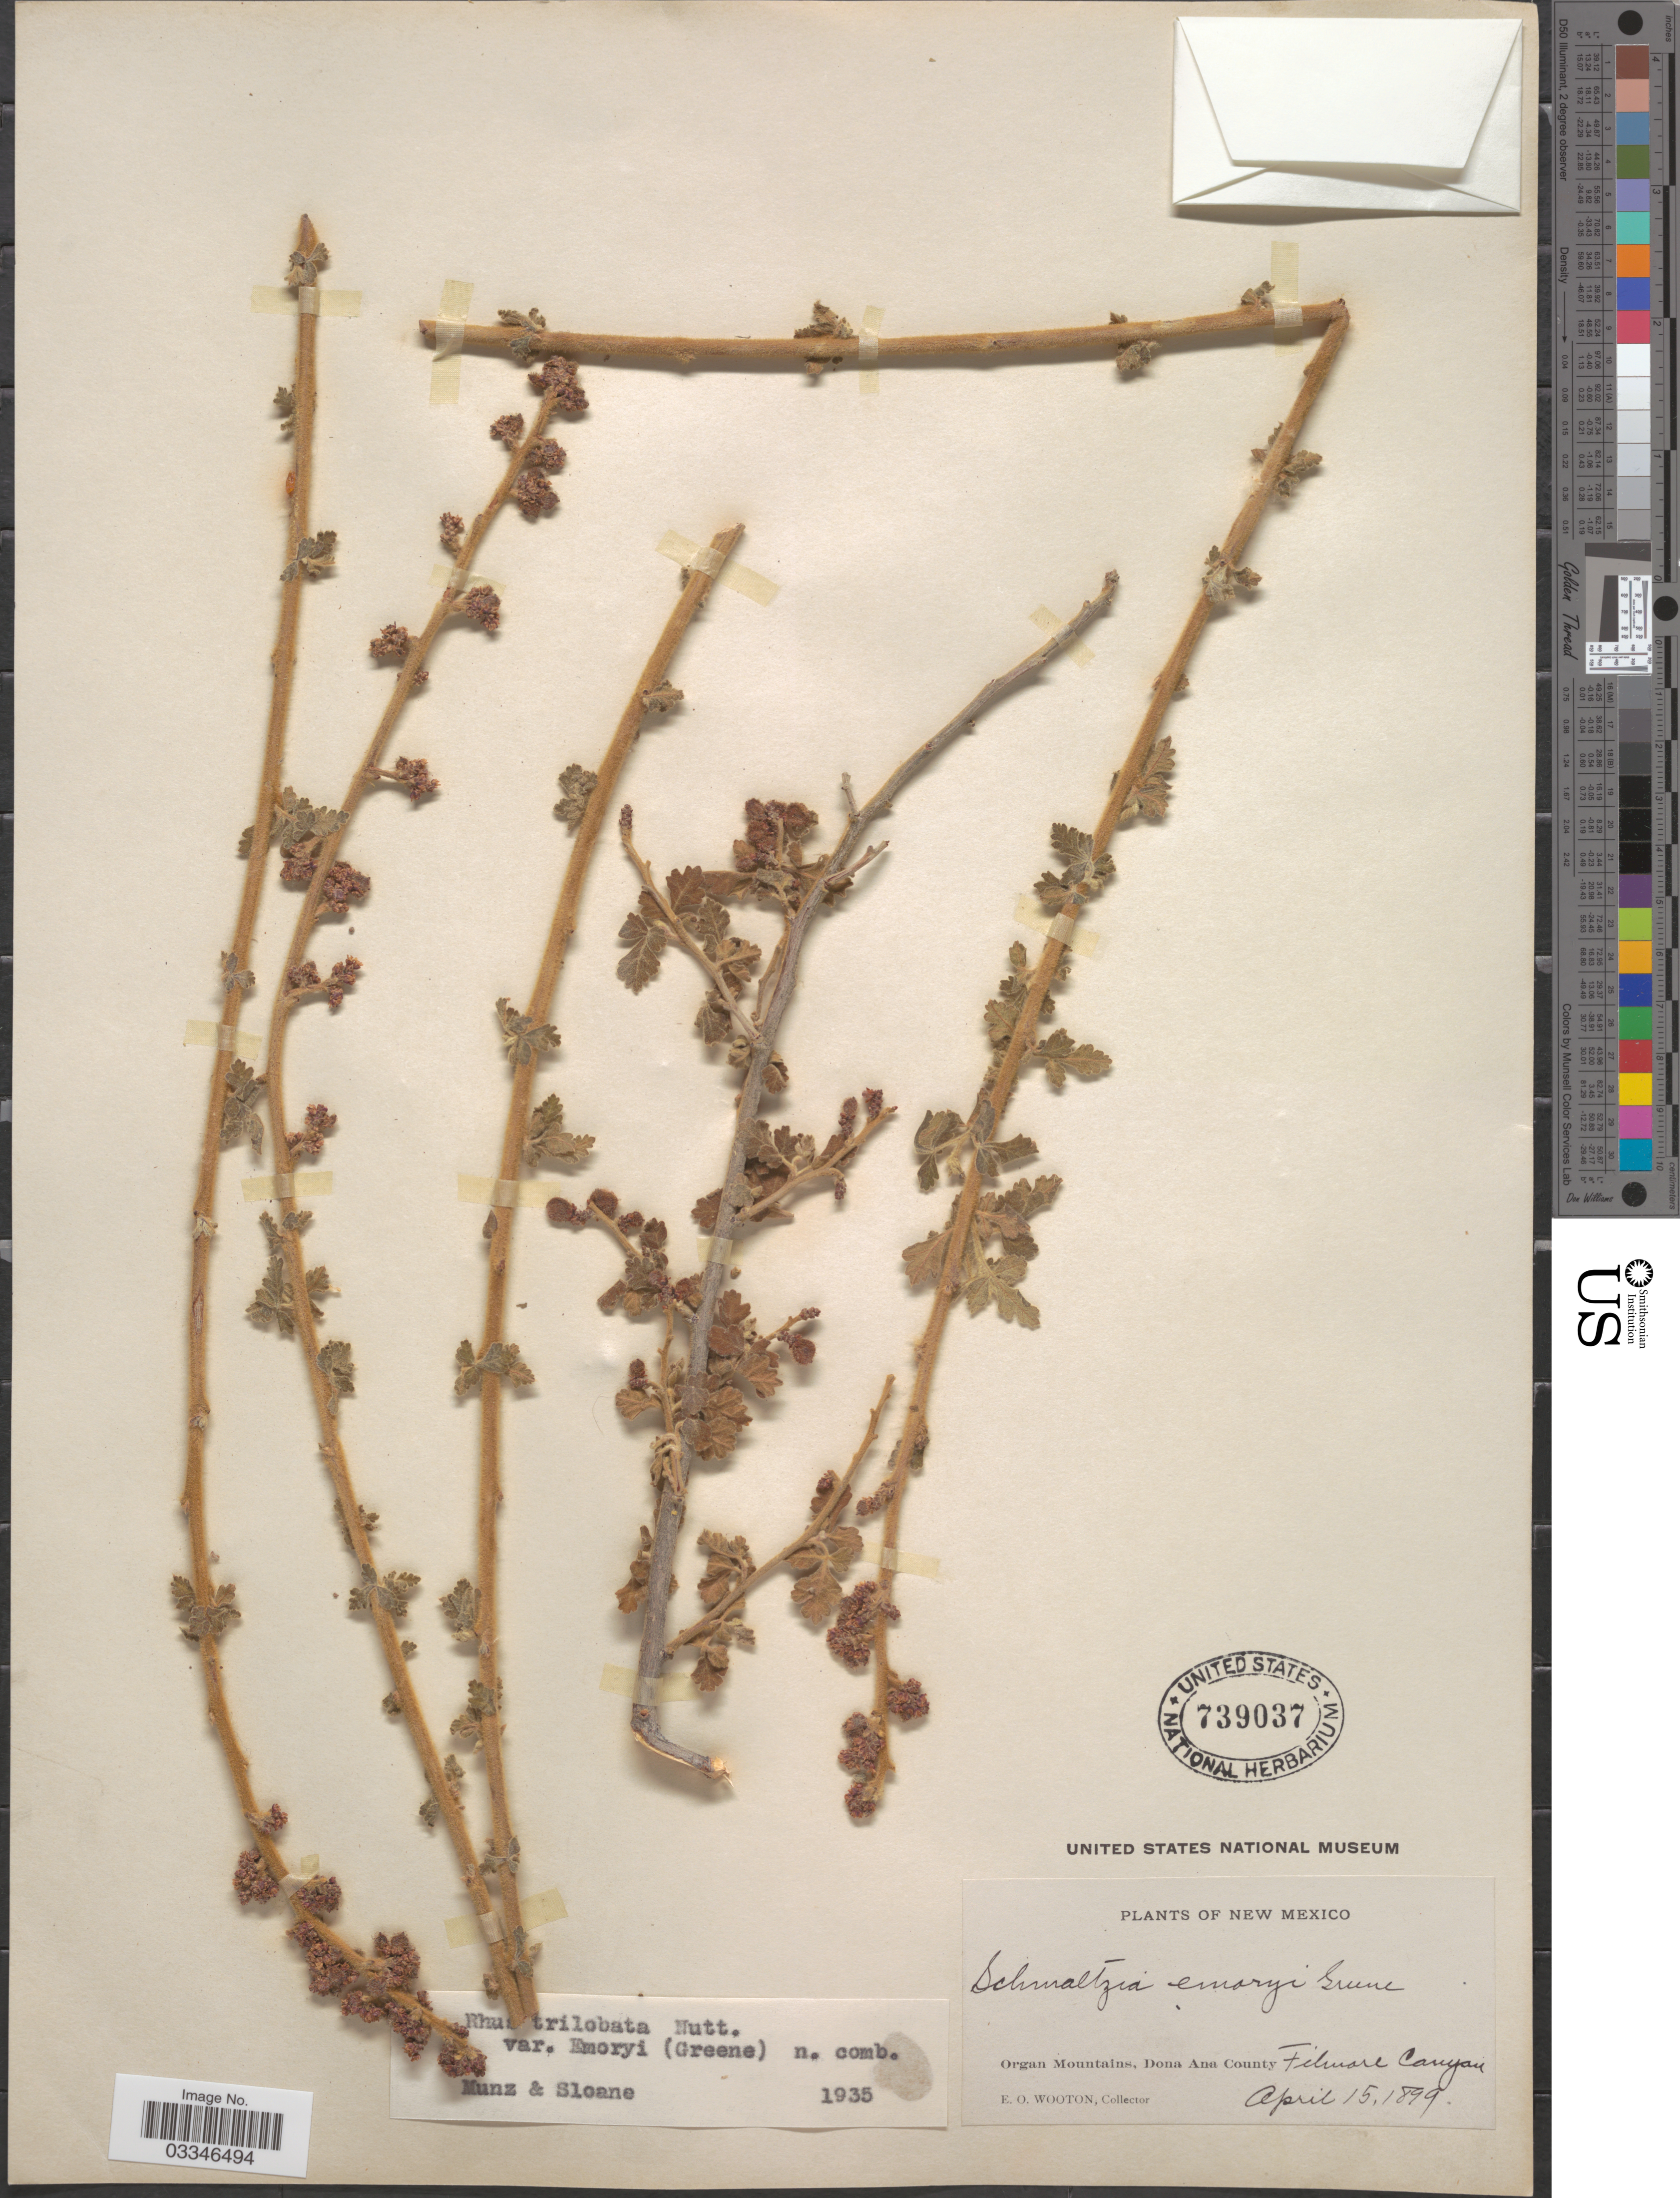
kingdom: Plantae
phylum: Tracheophyta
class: Magnoliopsida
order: Sapindales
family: Anacardiaceae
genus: Rhus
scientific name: Rhus trilobata var. pilosissima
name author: Engl.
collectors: E. O. Wooton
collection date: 1899-04-15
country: United States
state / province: New Mexico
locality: Organ Mountains, Dona Ana County, Filmore Canyon.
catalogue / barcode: US 739037